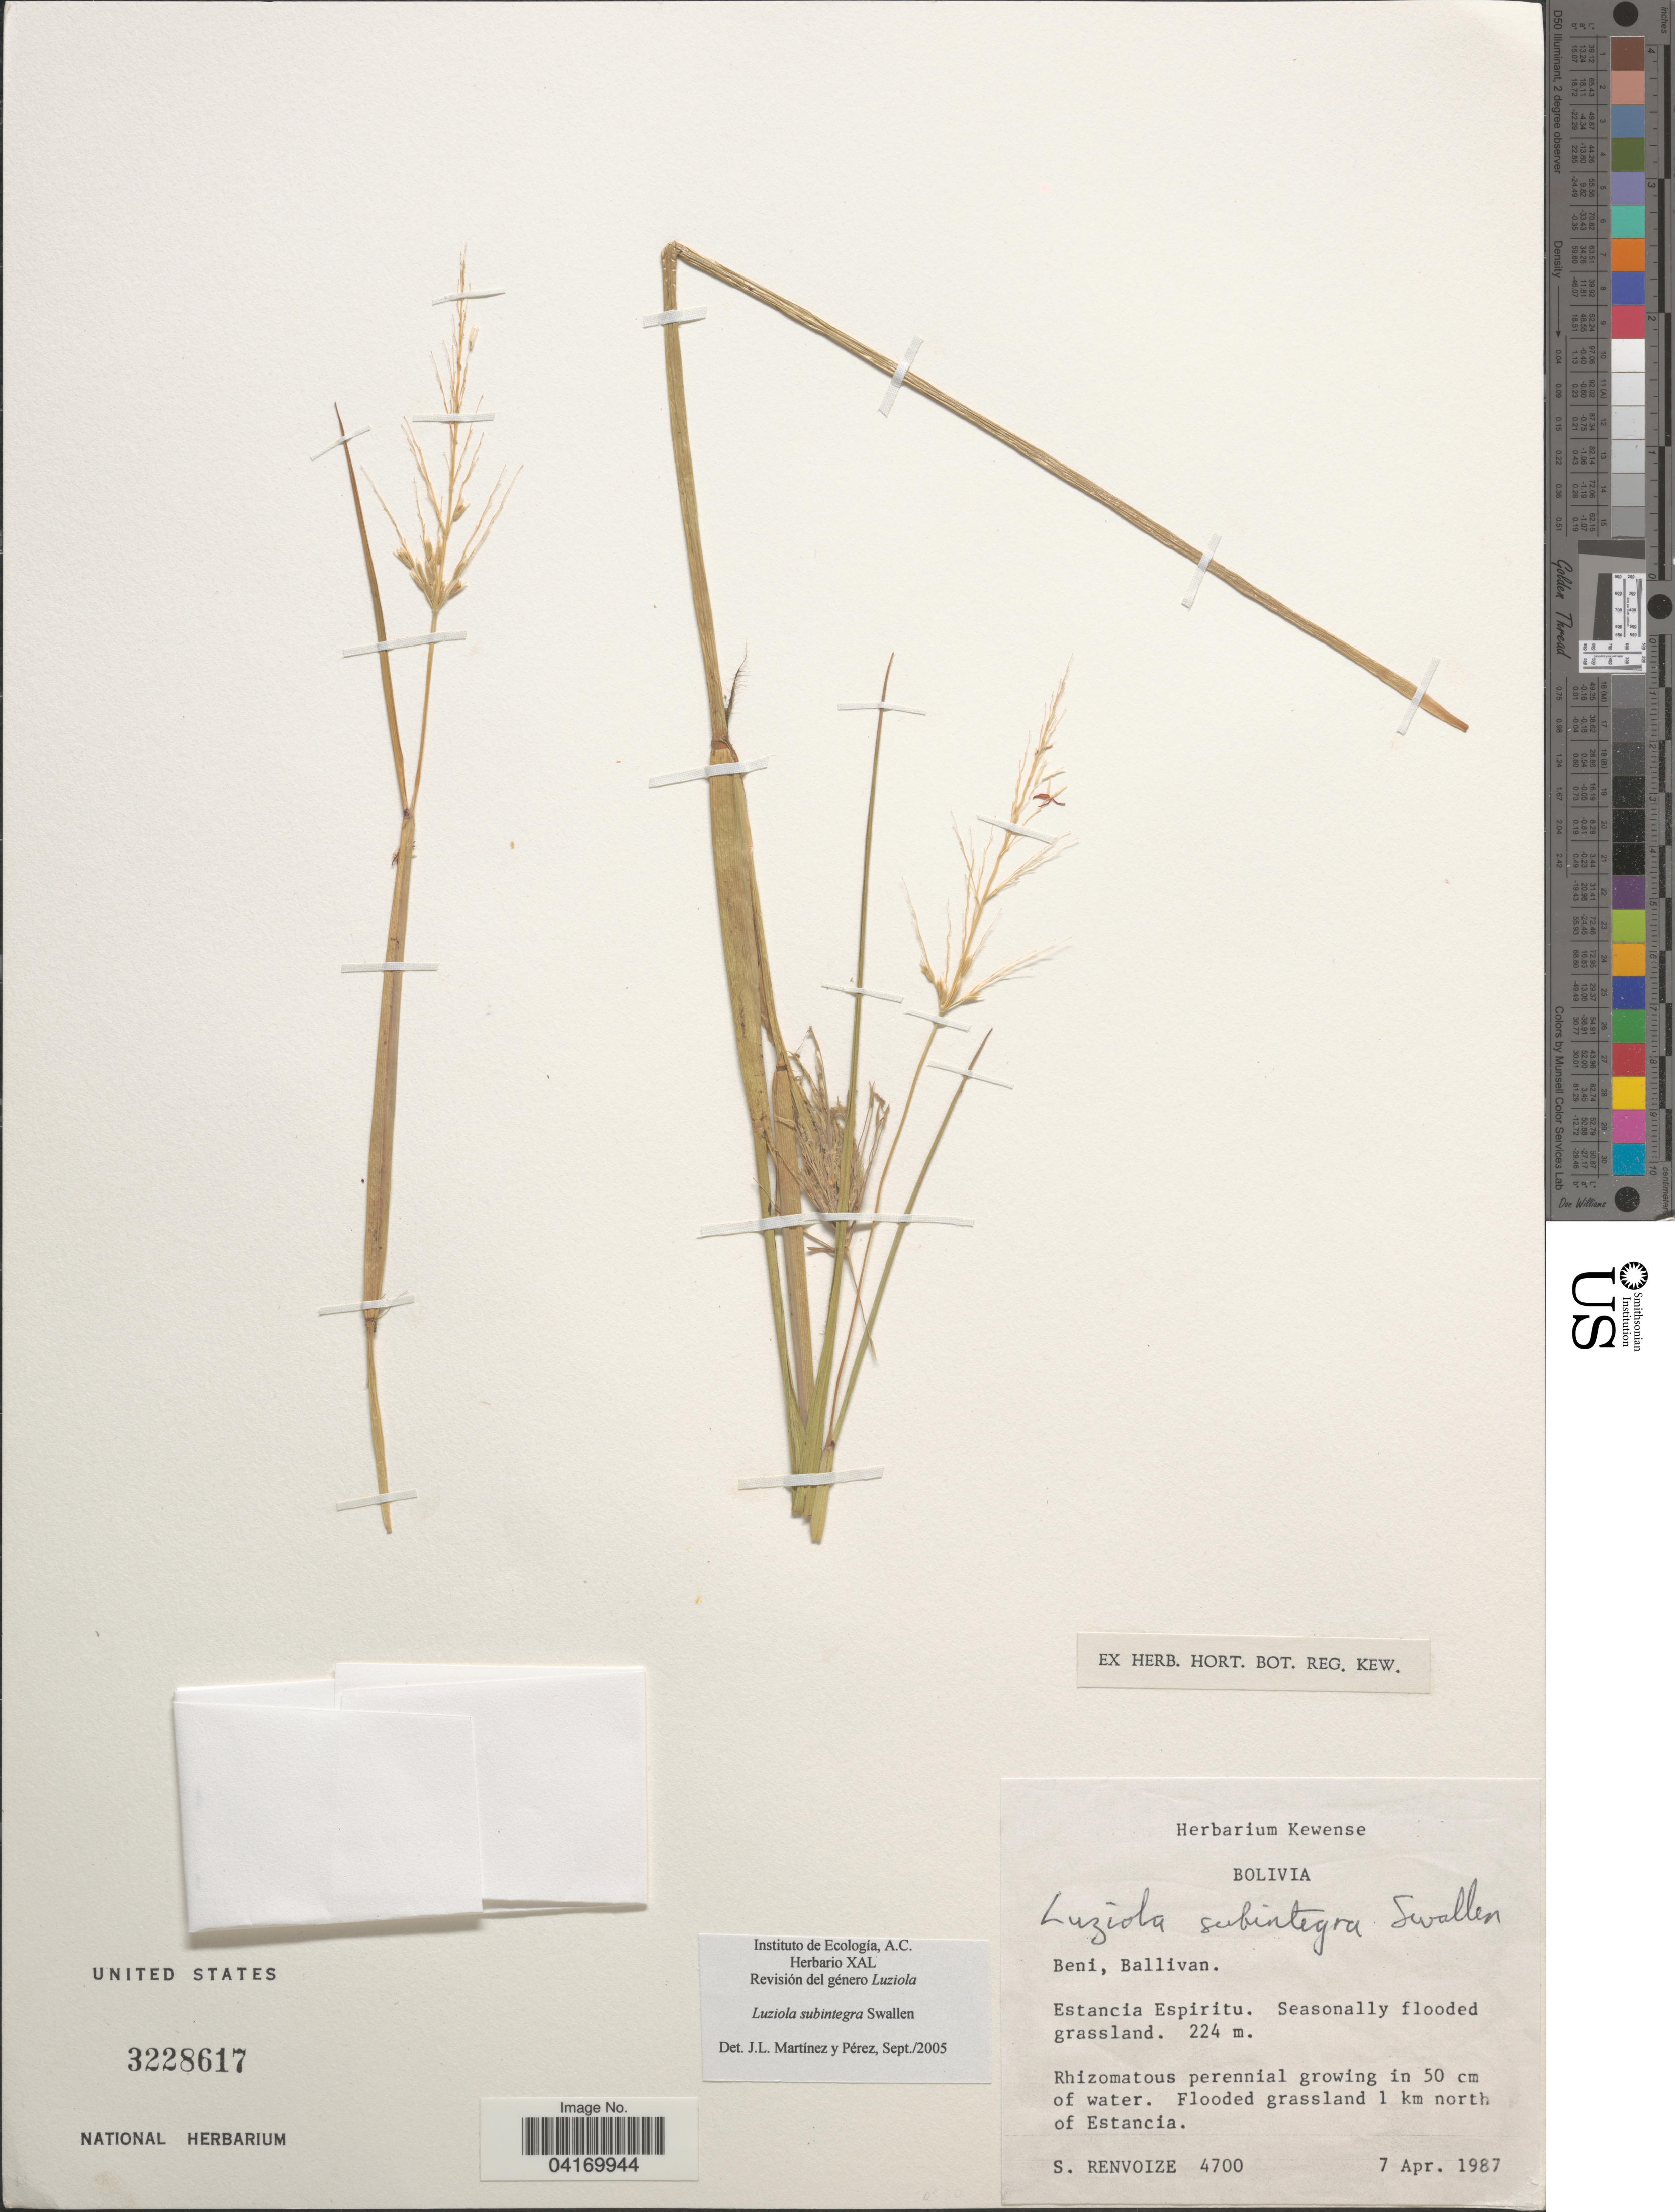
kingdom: Plantae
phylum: Tracheophyta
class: Liliopsida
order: Poales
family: Poaceae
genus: Luziola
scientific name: Luziola subintegra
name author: Swallen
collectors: S. A. Renvoize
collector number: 4700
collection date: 1987-04-07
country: Bolivia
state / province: Beni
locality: Ballivan. Estancia Espiritu. Flooded grassland 1 km north of Estancia.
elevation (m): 224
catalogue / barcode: US 3228617